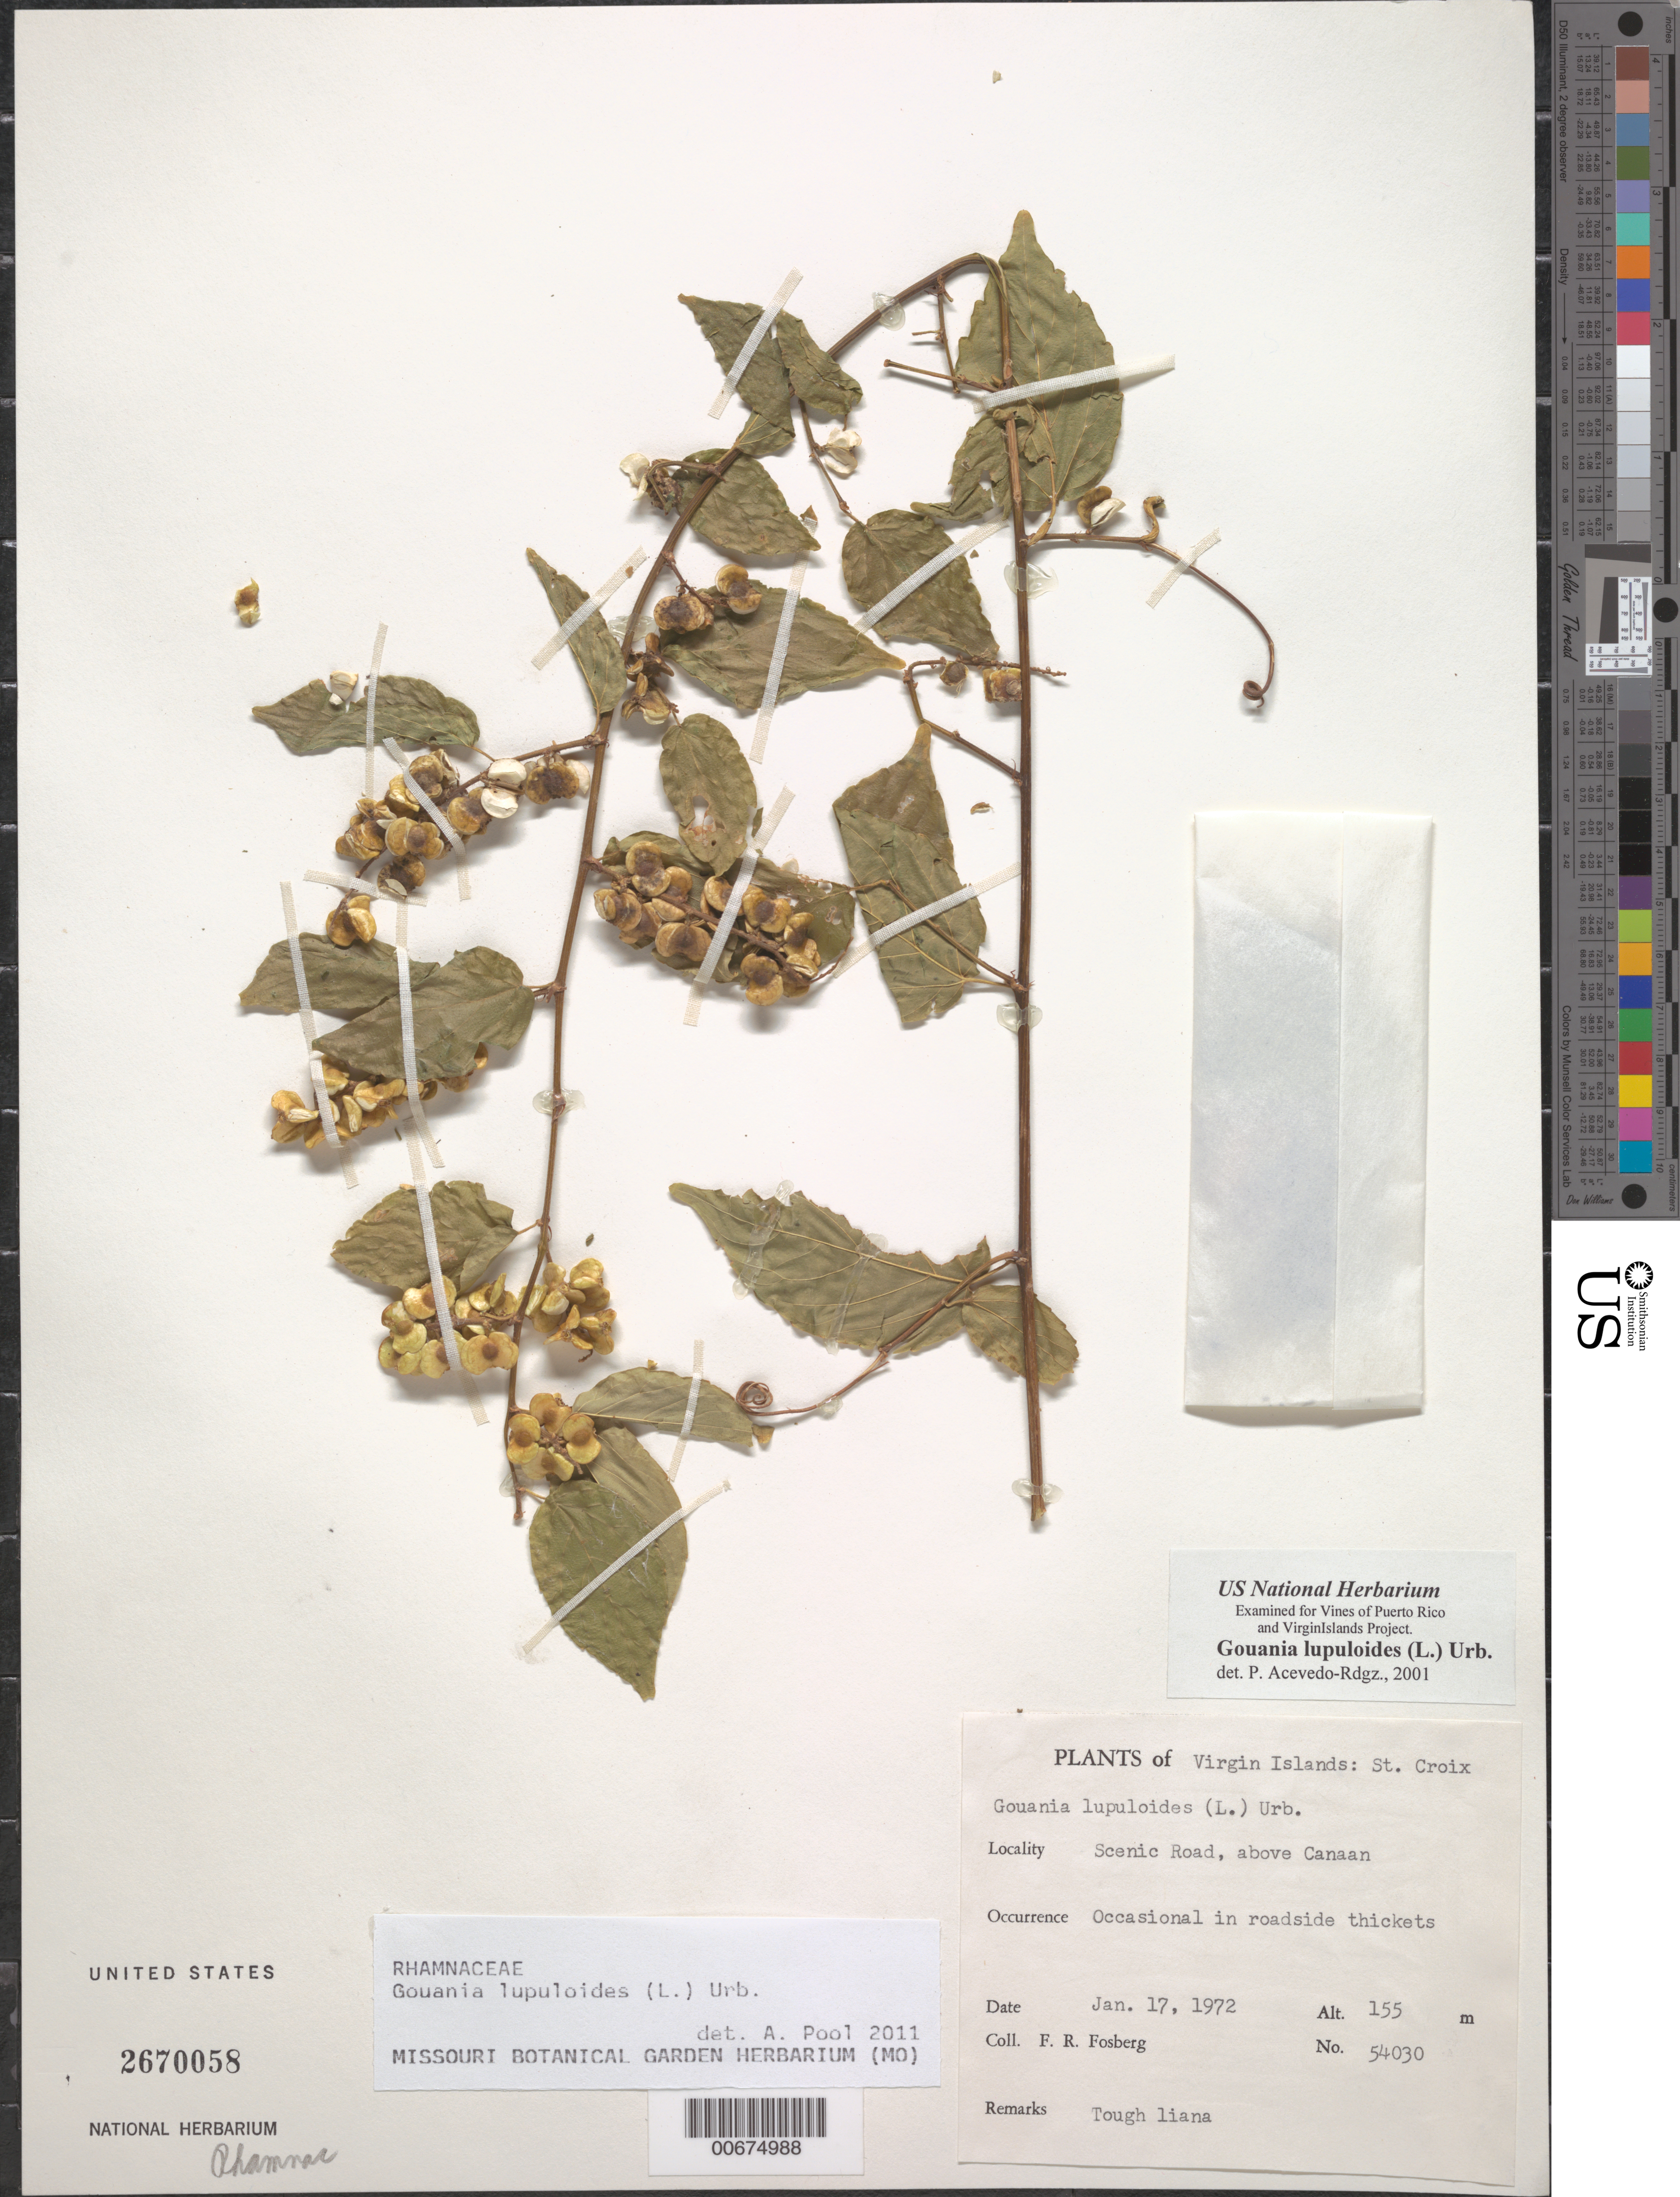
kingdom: Plantae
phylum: Tracheophyta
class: Magnoliopsida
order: Rosales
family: Rhamnaceae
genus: Gouania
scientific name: Gouania lupuloides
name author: (L.) Urb.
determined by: Pool, A., (MO), Missouri Botanical Garden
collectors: F. R. Fosberg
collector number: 54030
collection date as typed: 17 Jan 1972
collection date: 1972-01-17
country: U.S. Virgin Islands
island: St. Croix, I.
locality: Scenic Road, above Canaan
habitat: Occasional in roadside thickets.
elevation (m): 155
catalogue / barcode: US 2670058